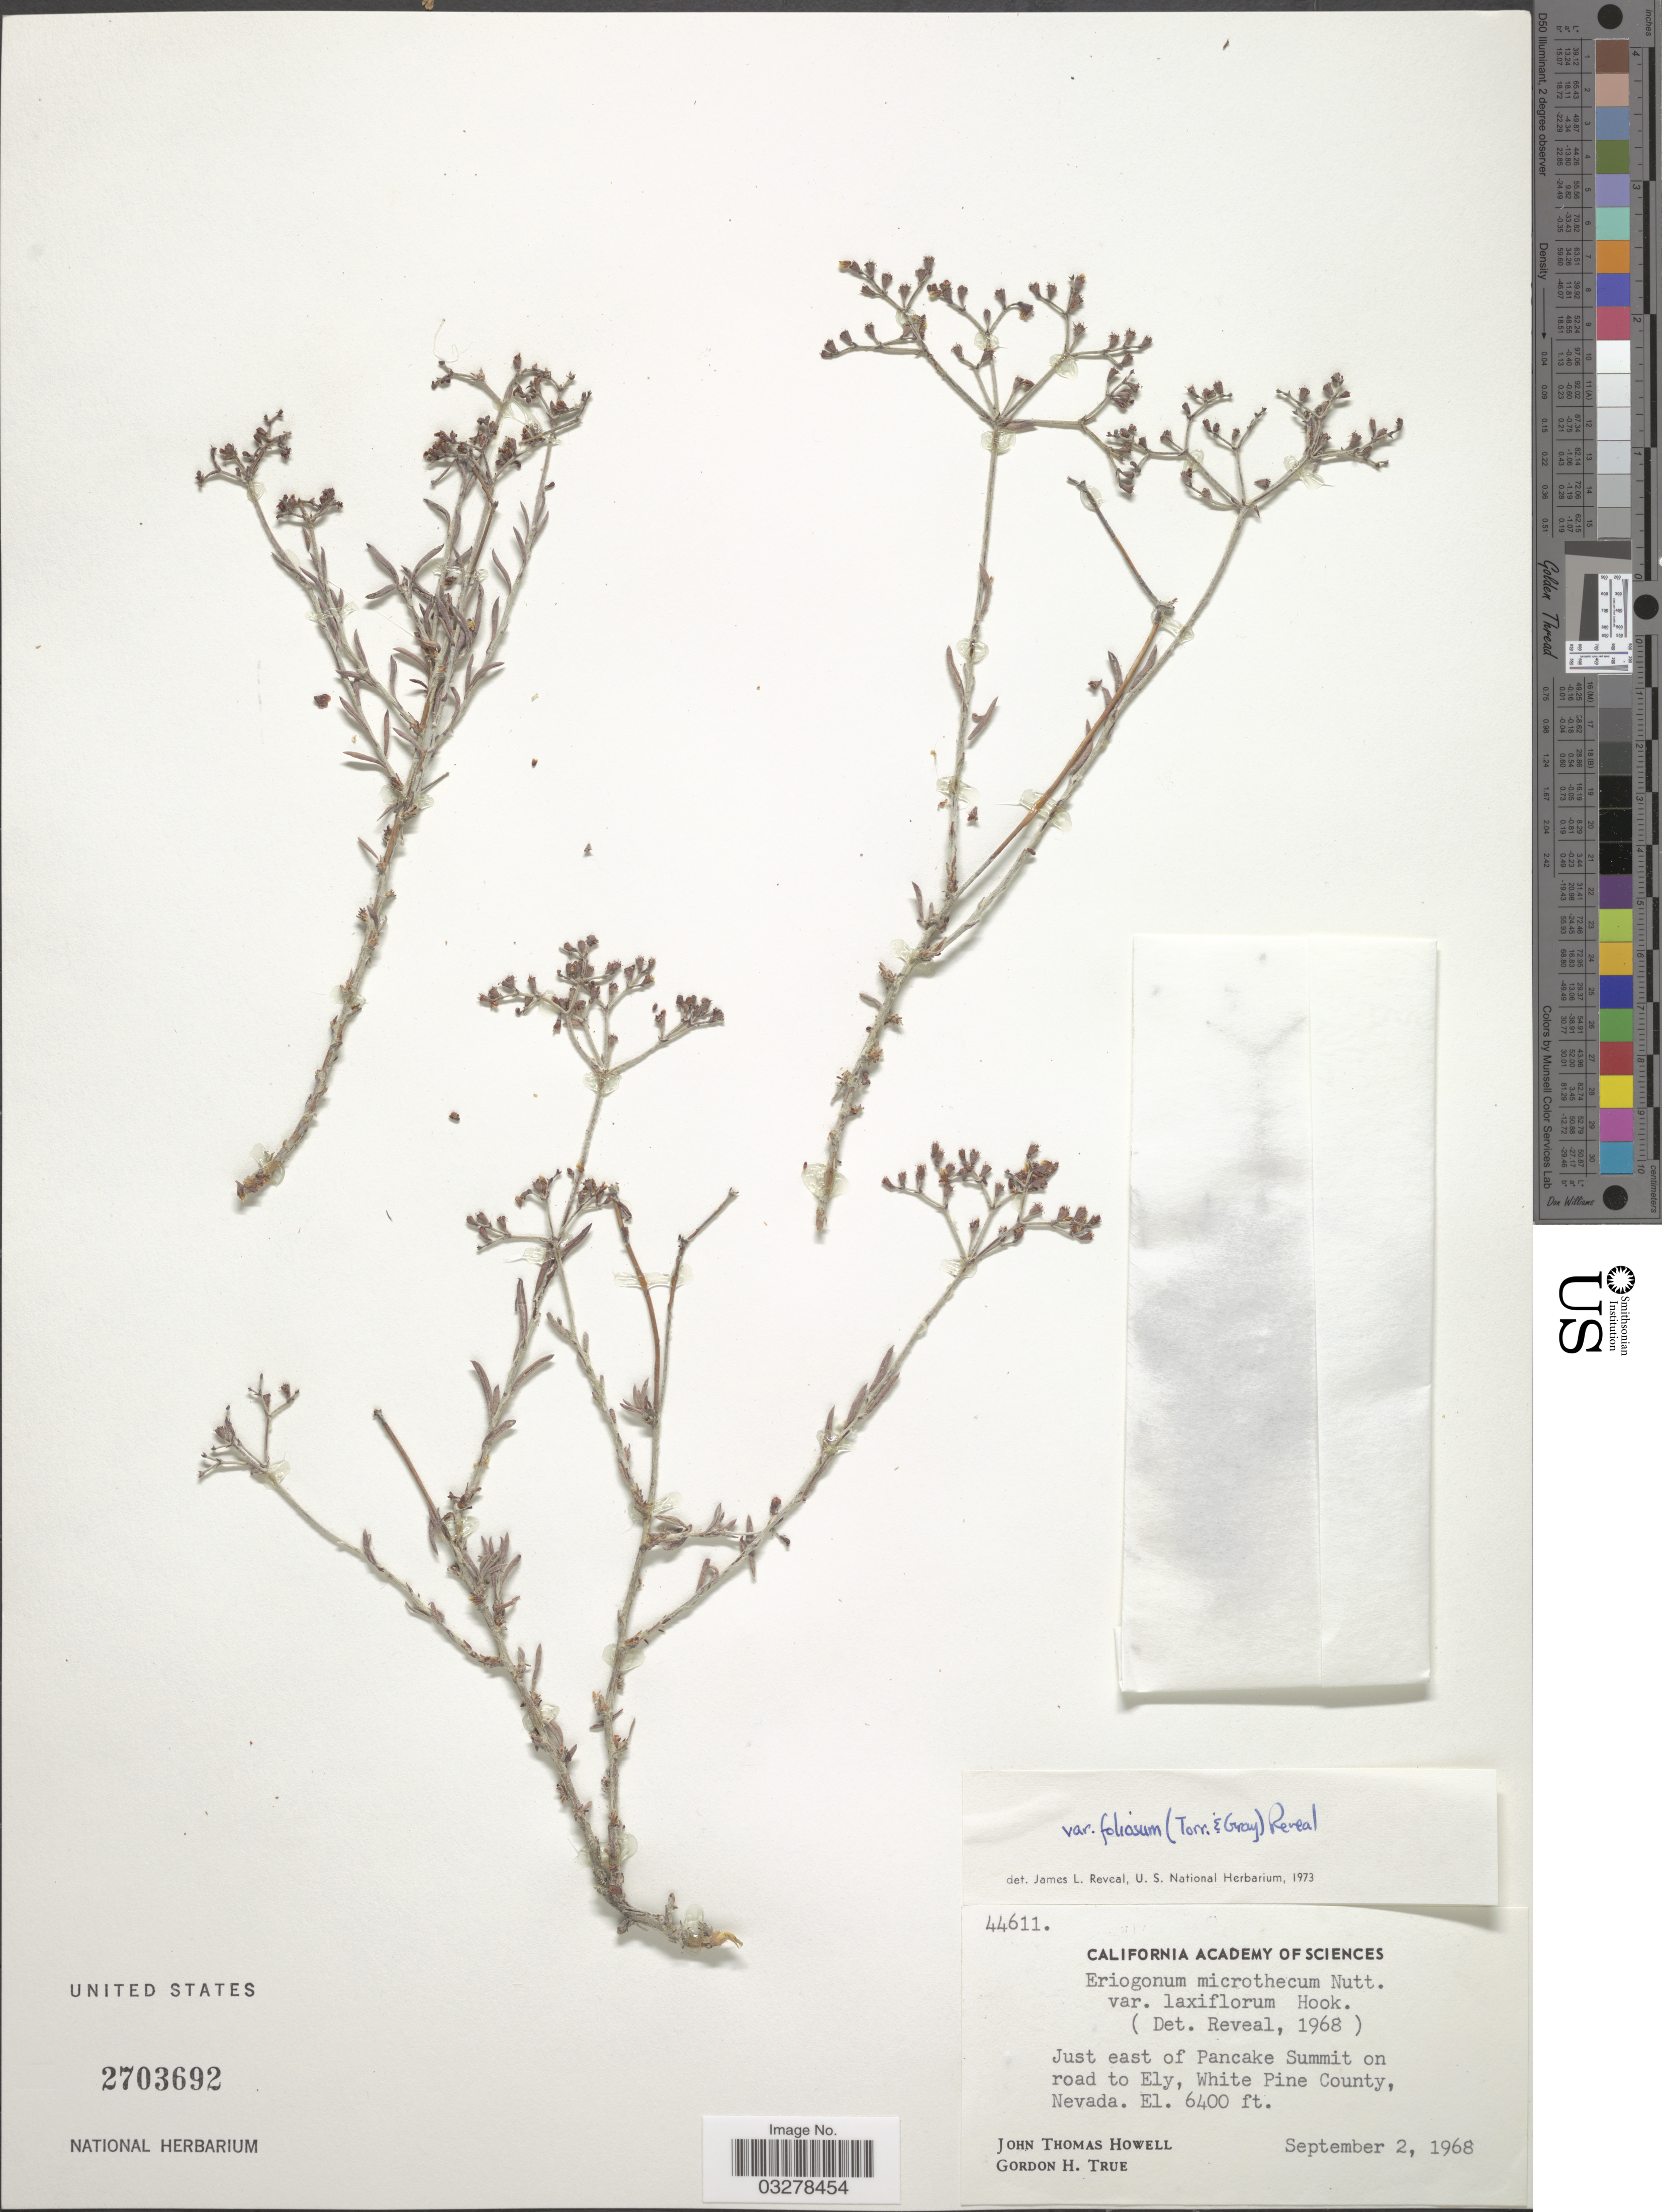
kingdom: Plantae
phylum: Tracheophyta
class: Magnoliopsida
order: Caryophyllales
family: Polygonaceae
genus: Eriogonum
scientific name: Eriogonum microtheca var. foliosum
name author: (Torr. & A. Gray) Reveal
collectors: J. T. Howell & G. H. True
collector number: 44611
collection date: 1968-09-02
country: United States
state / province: Nevada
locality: Just east of Pancake Summit on road to Ely, White Pine County.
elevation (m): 1951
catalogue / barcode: US 2703692